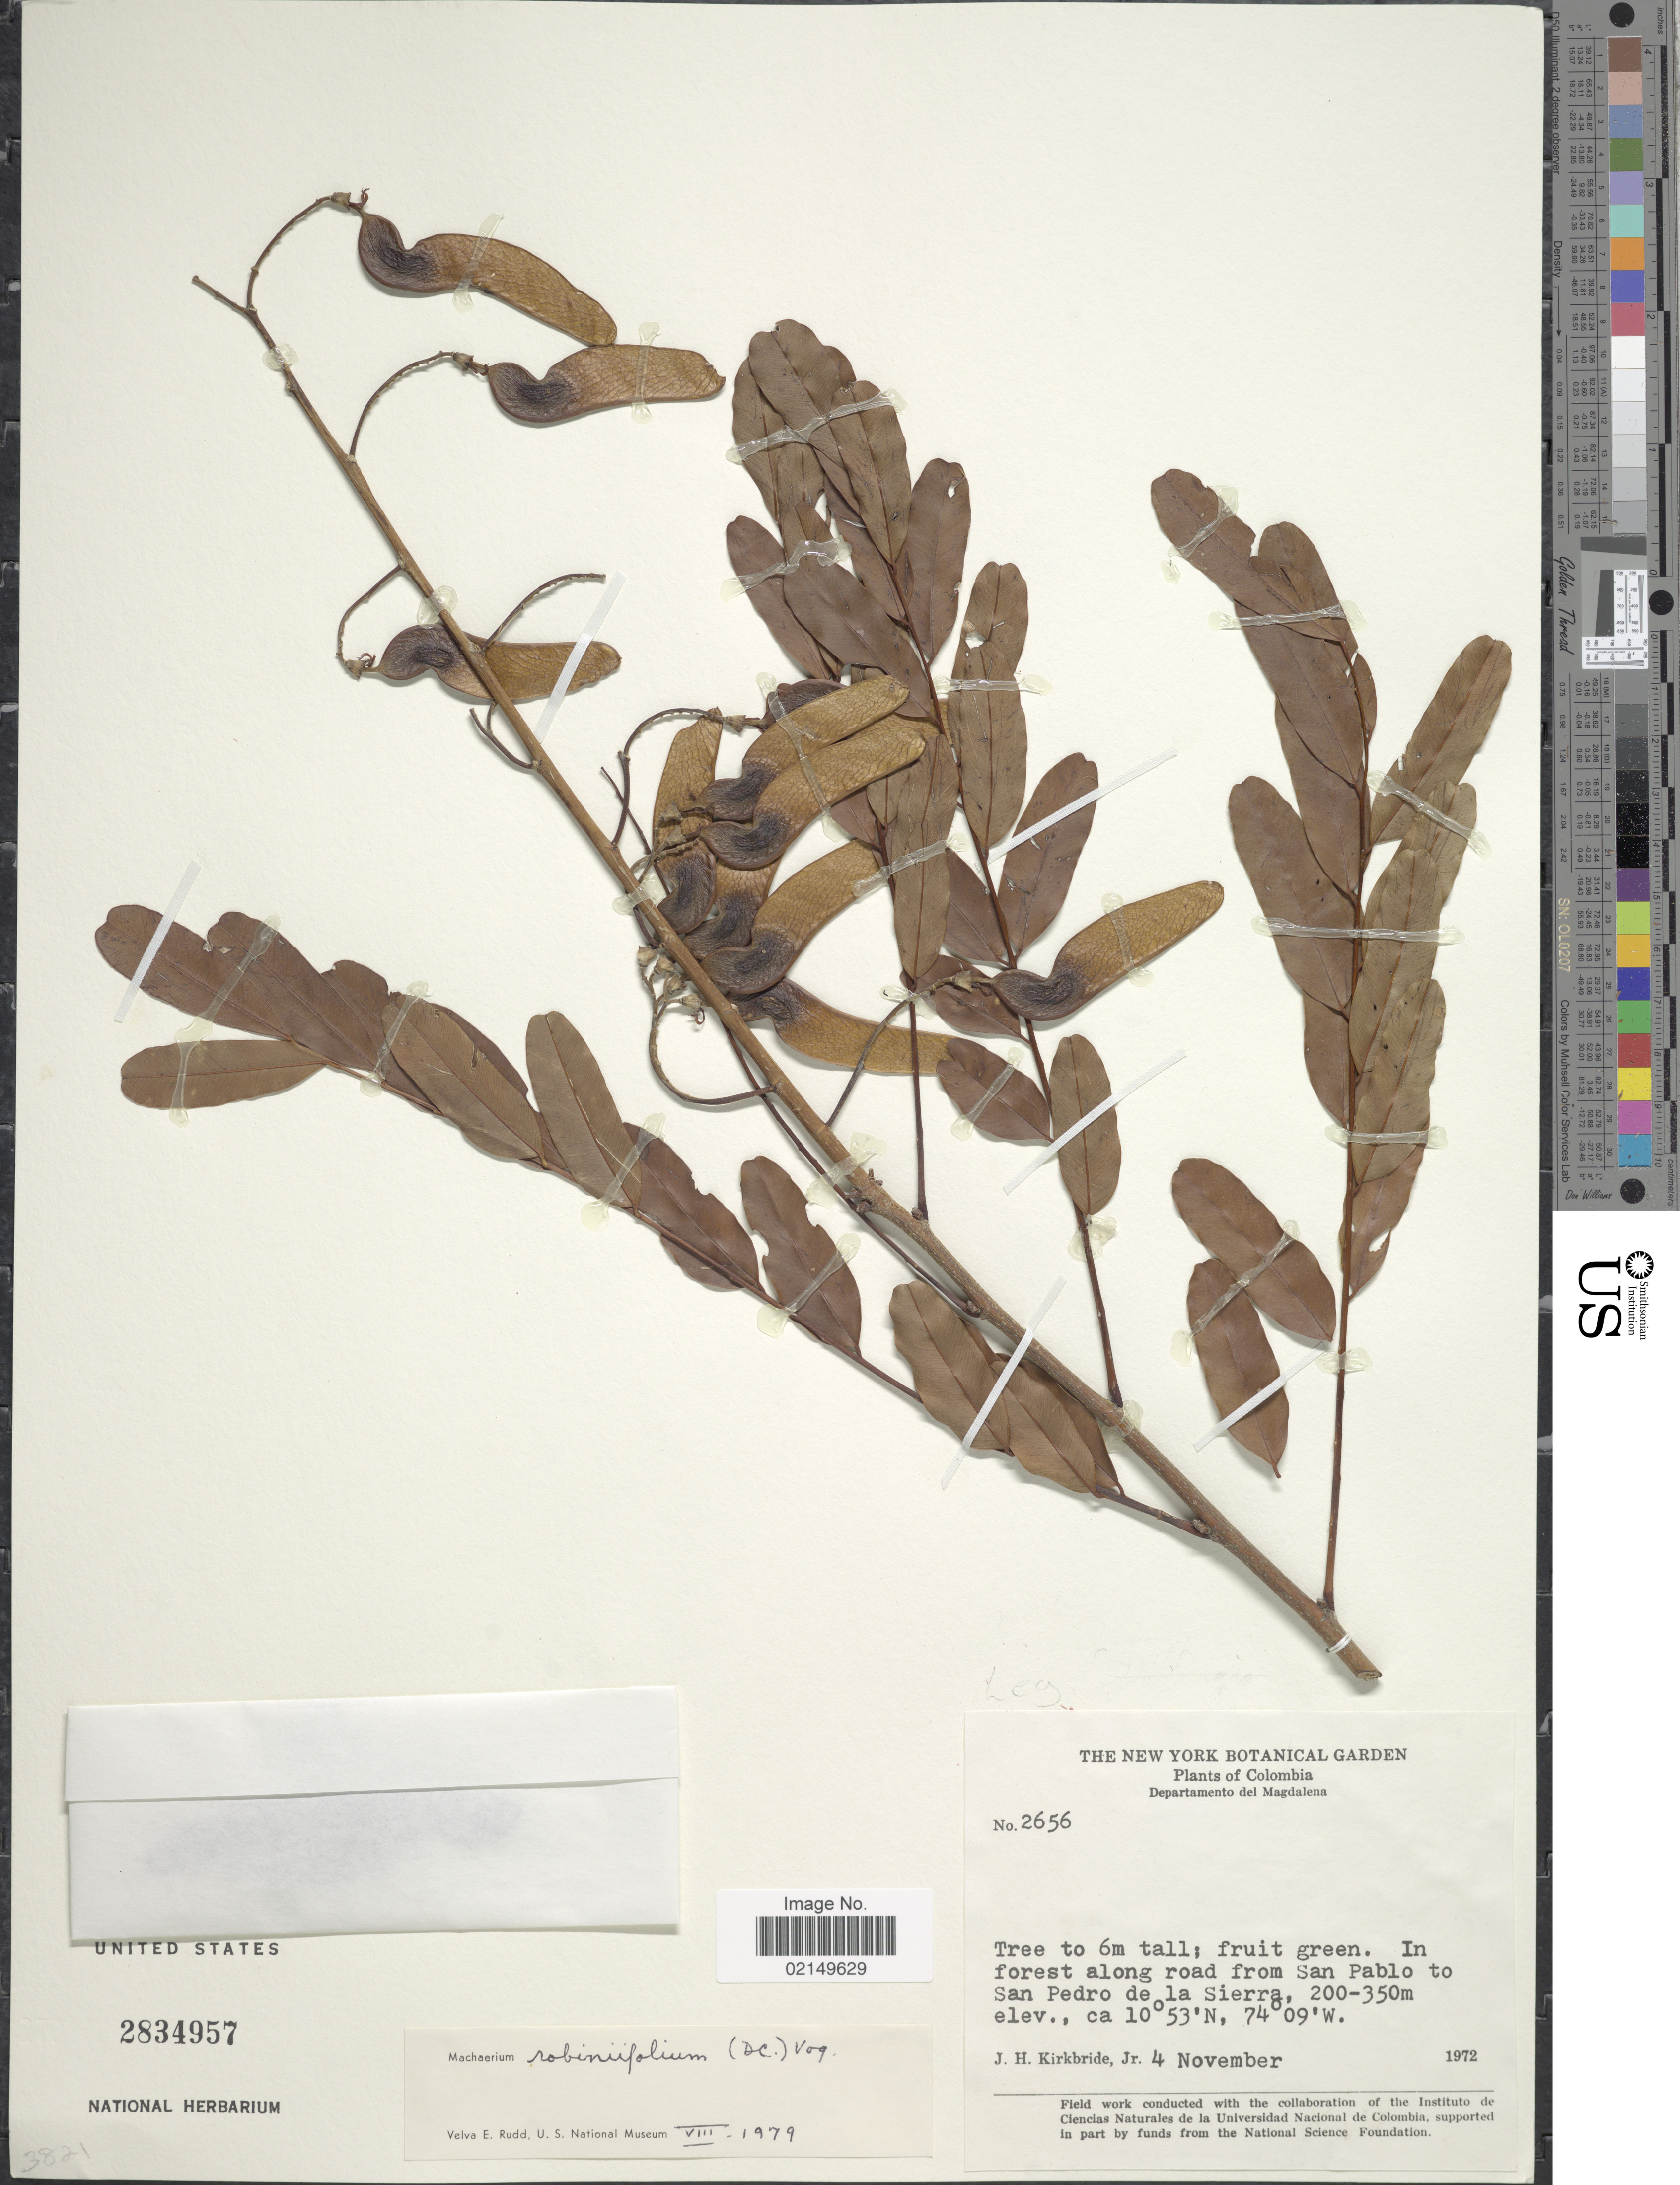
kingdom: Plantae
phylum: Tracheophyta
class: Magnoliopsida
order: Fabales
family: Fabaceae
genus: Machaerium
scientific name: Machaerium robinifolium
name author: (DC.) Vogel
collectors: J. H. Kirkbride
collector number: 2656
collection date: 1972-11-04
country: Colombia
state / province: Magdalena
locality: Departamento del Magdalena, In forest along road from San Pablo to San Pedro de la Sierra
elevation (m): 200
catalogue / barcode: US 2834957